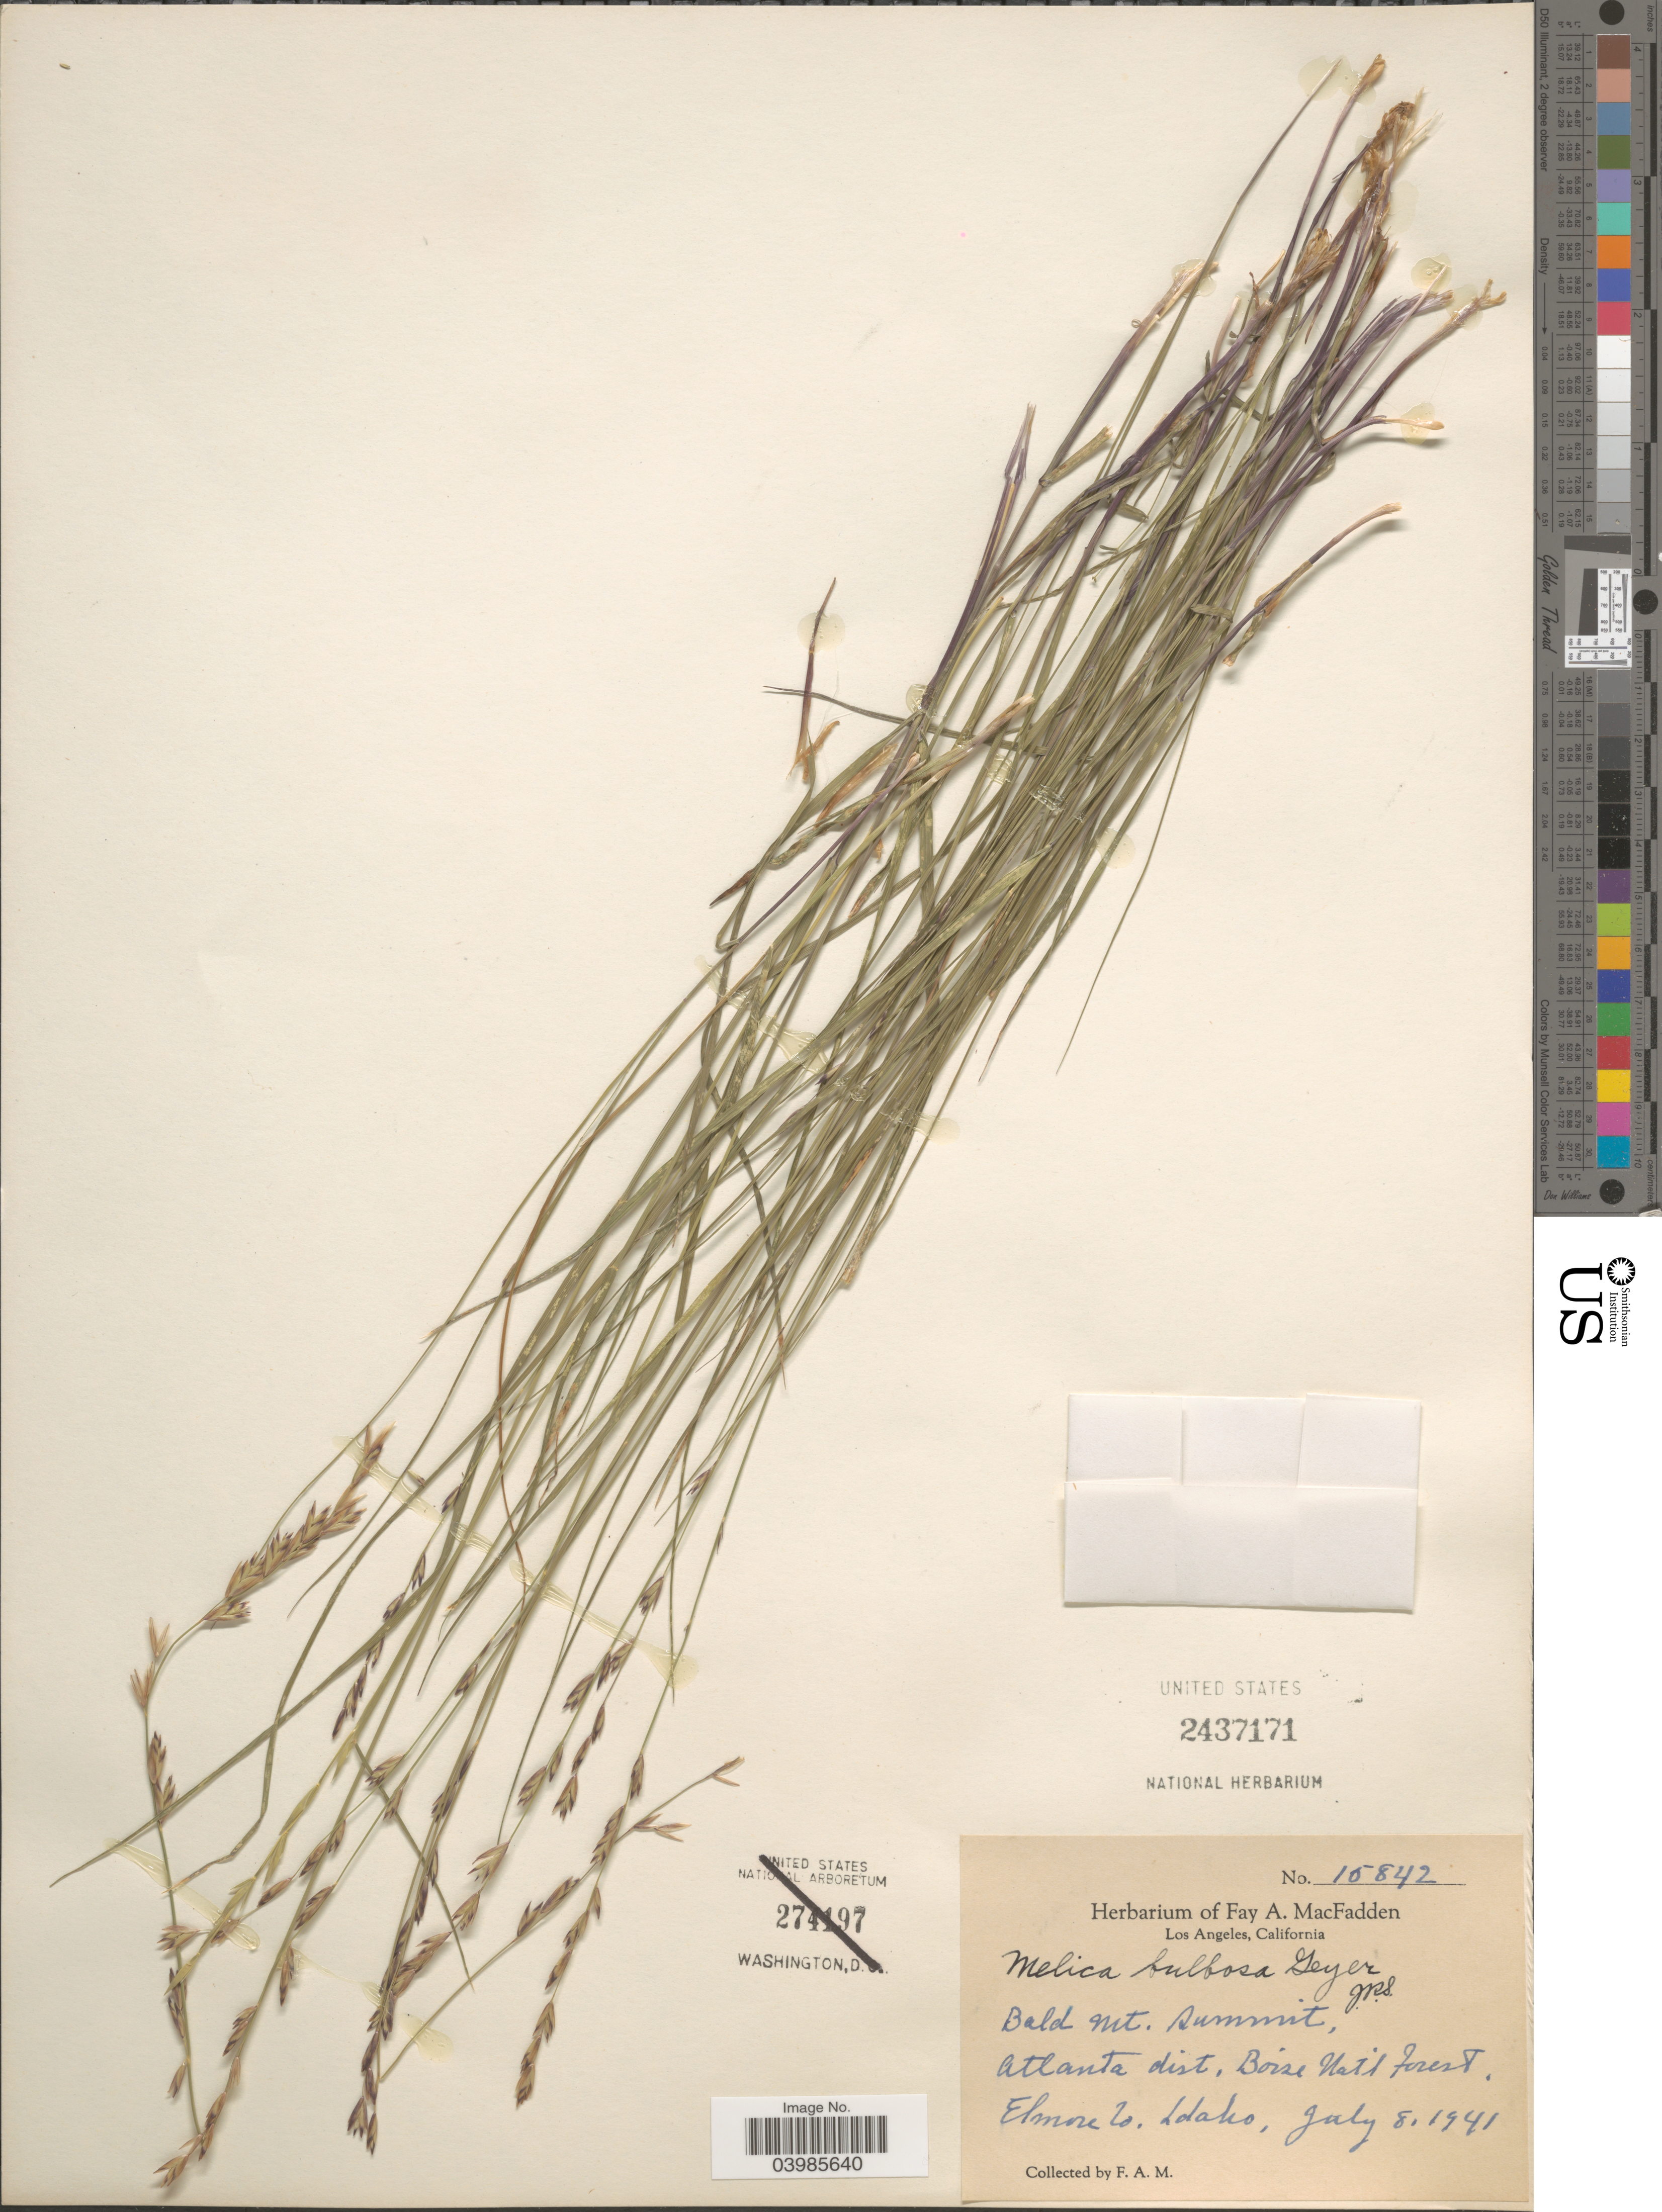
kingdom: Plantae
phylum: Tracheophyta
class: Liliopsida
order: Poales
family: Poaceae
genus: Melica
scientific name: Melica bulbosa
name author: Geyer ex Porter & J.M. Coult.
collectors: F. MacFadden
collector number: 15842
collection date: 1941-07-08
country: United States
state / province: Idaho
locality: Bald Mt. Summit, Atlanta dist, Bois Natl Nat'l Forest. Elmore Co.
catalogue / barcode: US 2437171